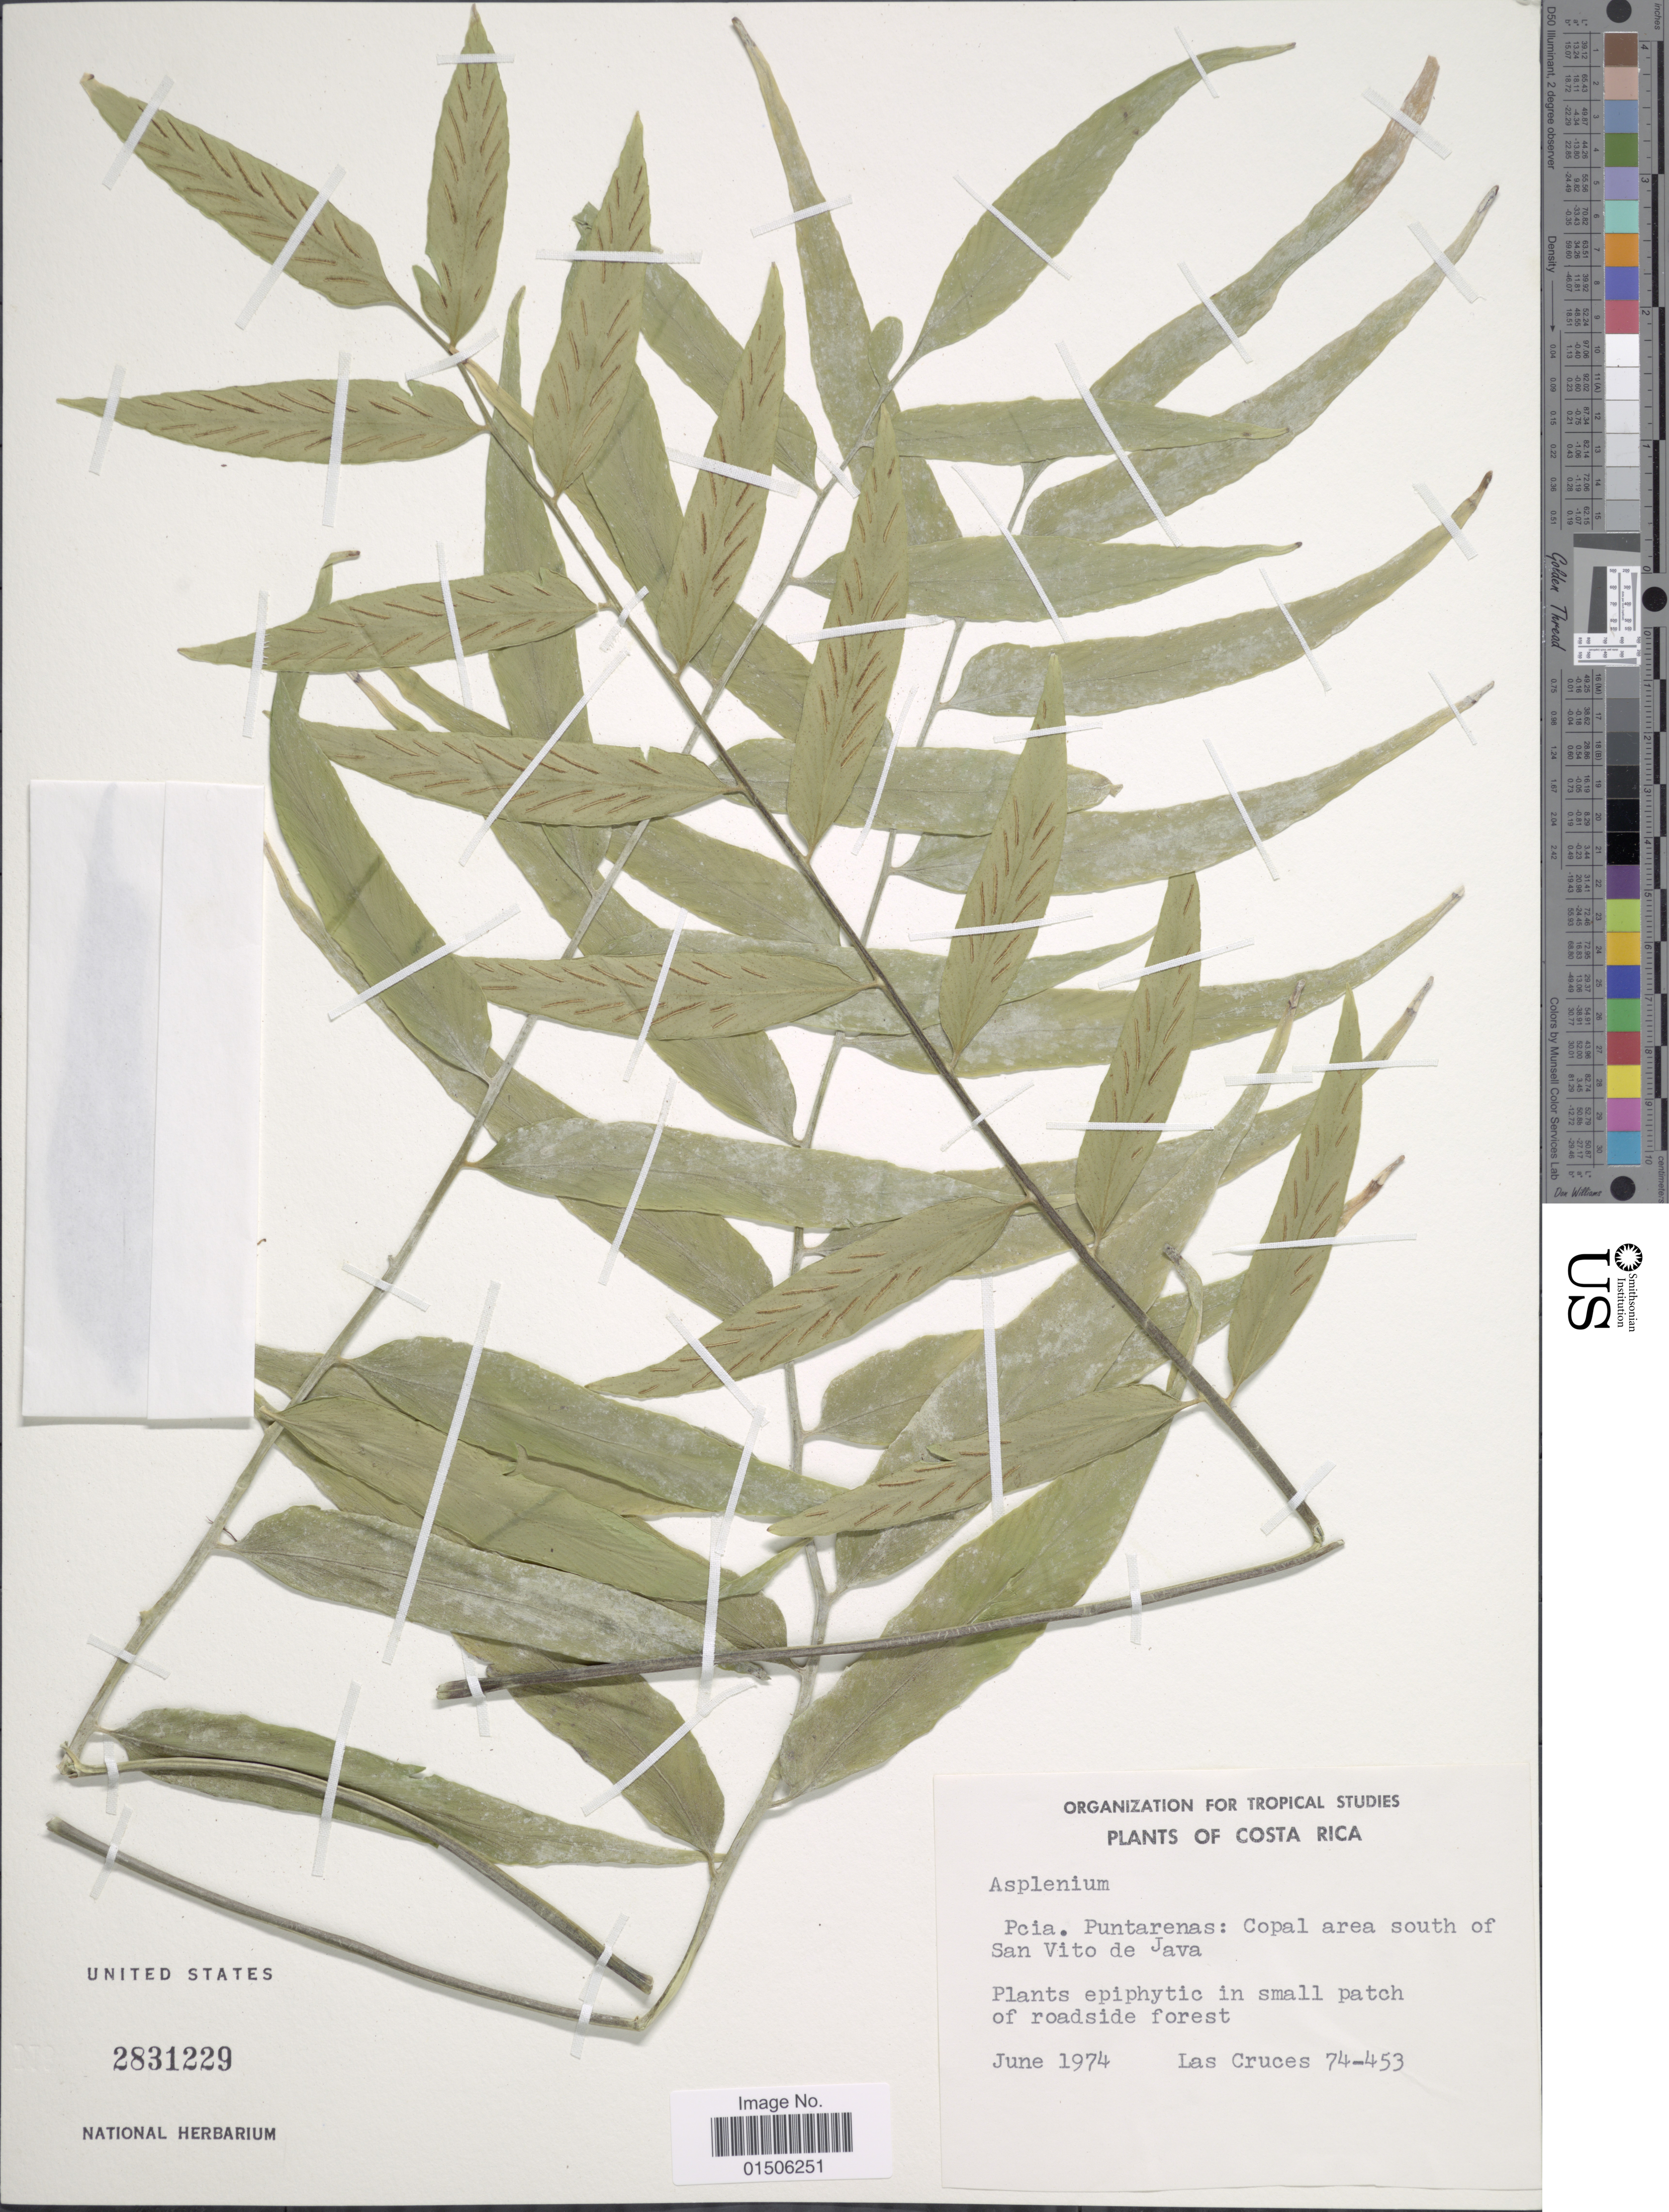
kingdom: Plantae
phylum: Tracheophyta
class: Polypodiopsida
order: Polypodiales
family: Aspleniaceae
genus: Asplenium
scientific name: Asplenium falcinellum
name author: Maxon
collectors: Las Cruces Botanical Garden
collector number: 74-453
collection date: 1974-06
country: Costa Rica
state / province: Puntarenas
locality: Copal area south of San Vito de Java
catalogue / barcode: US 2831229